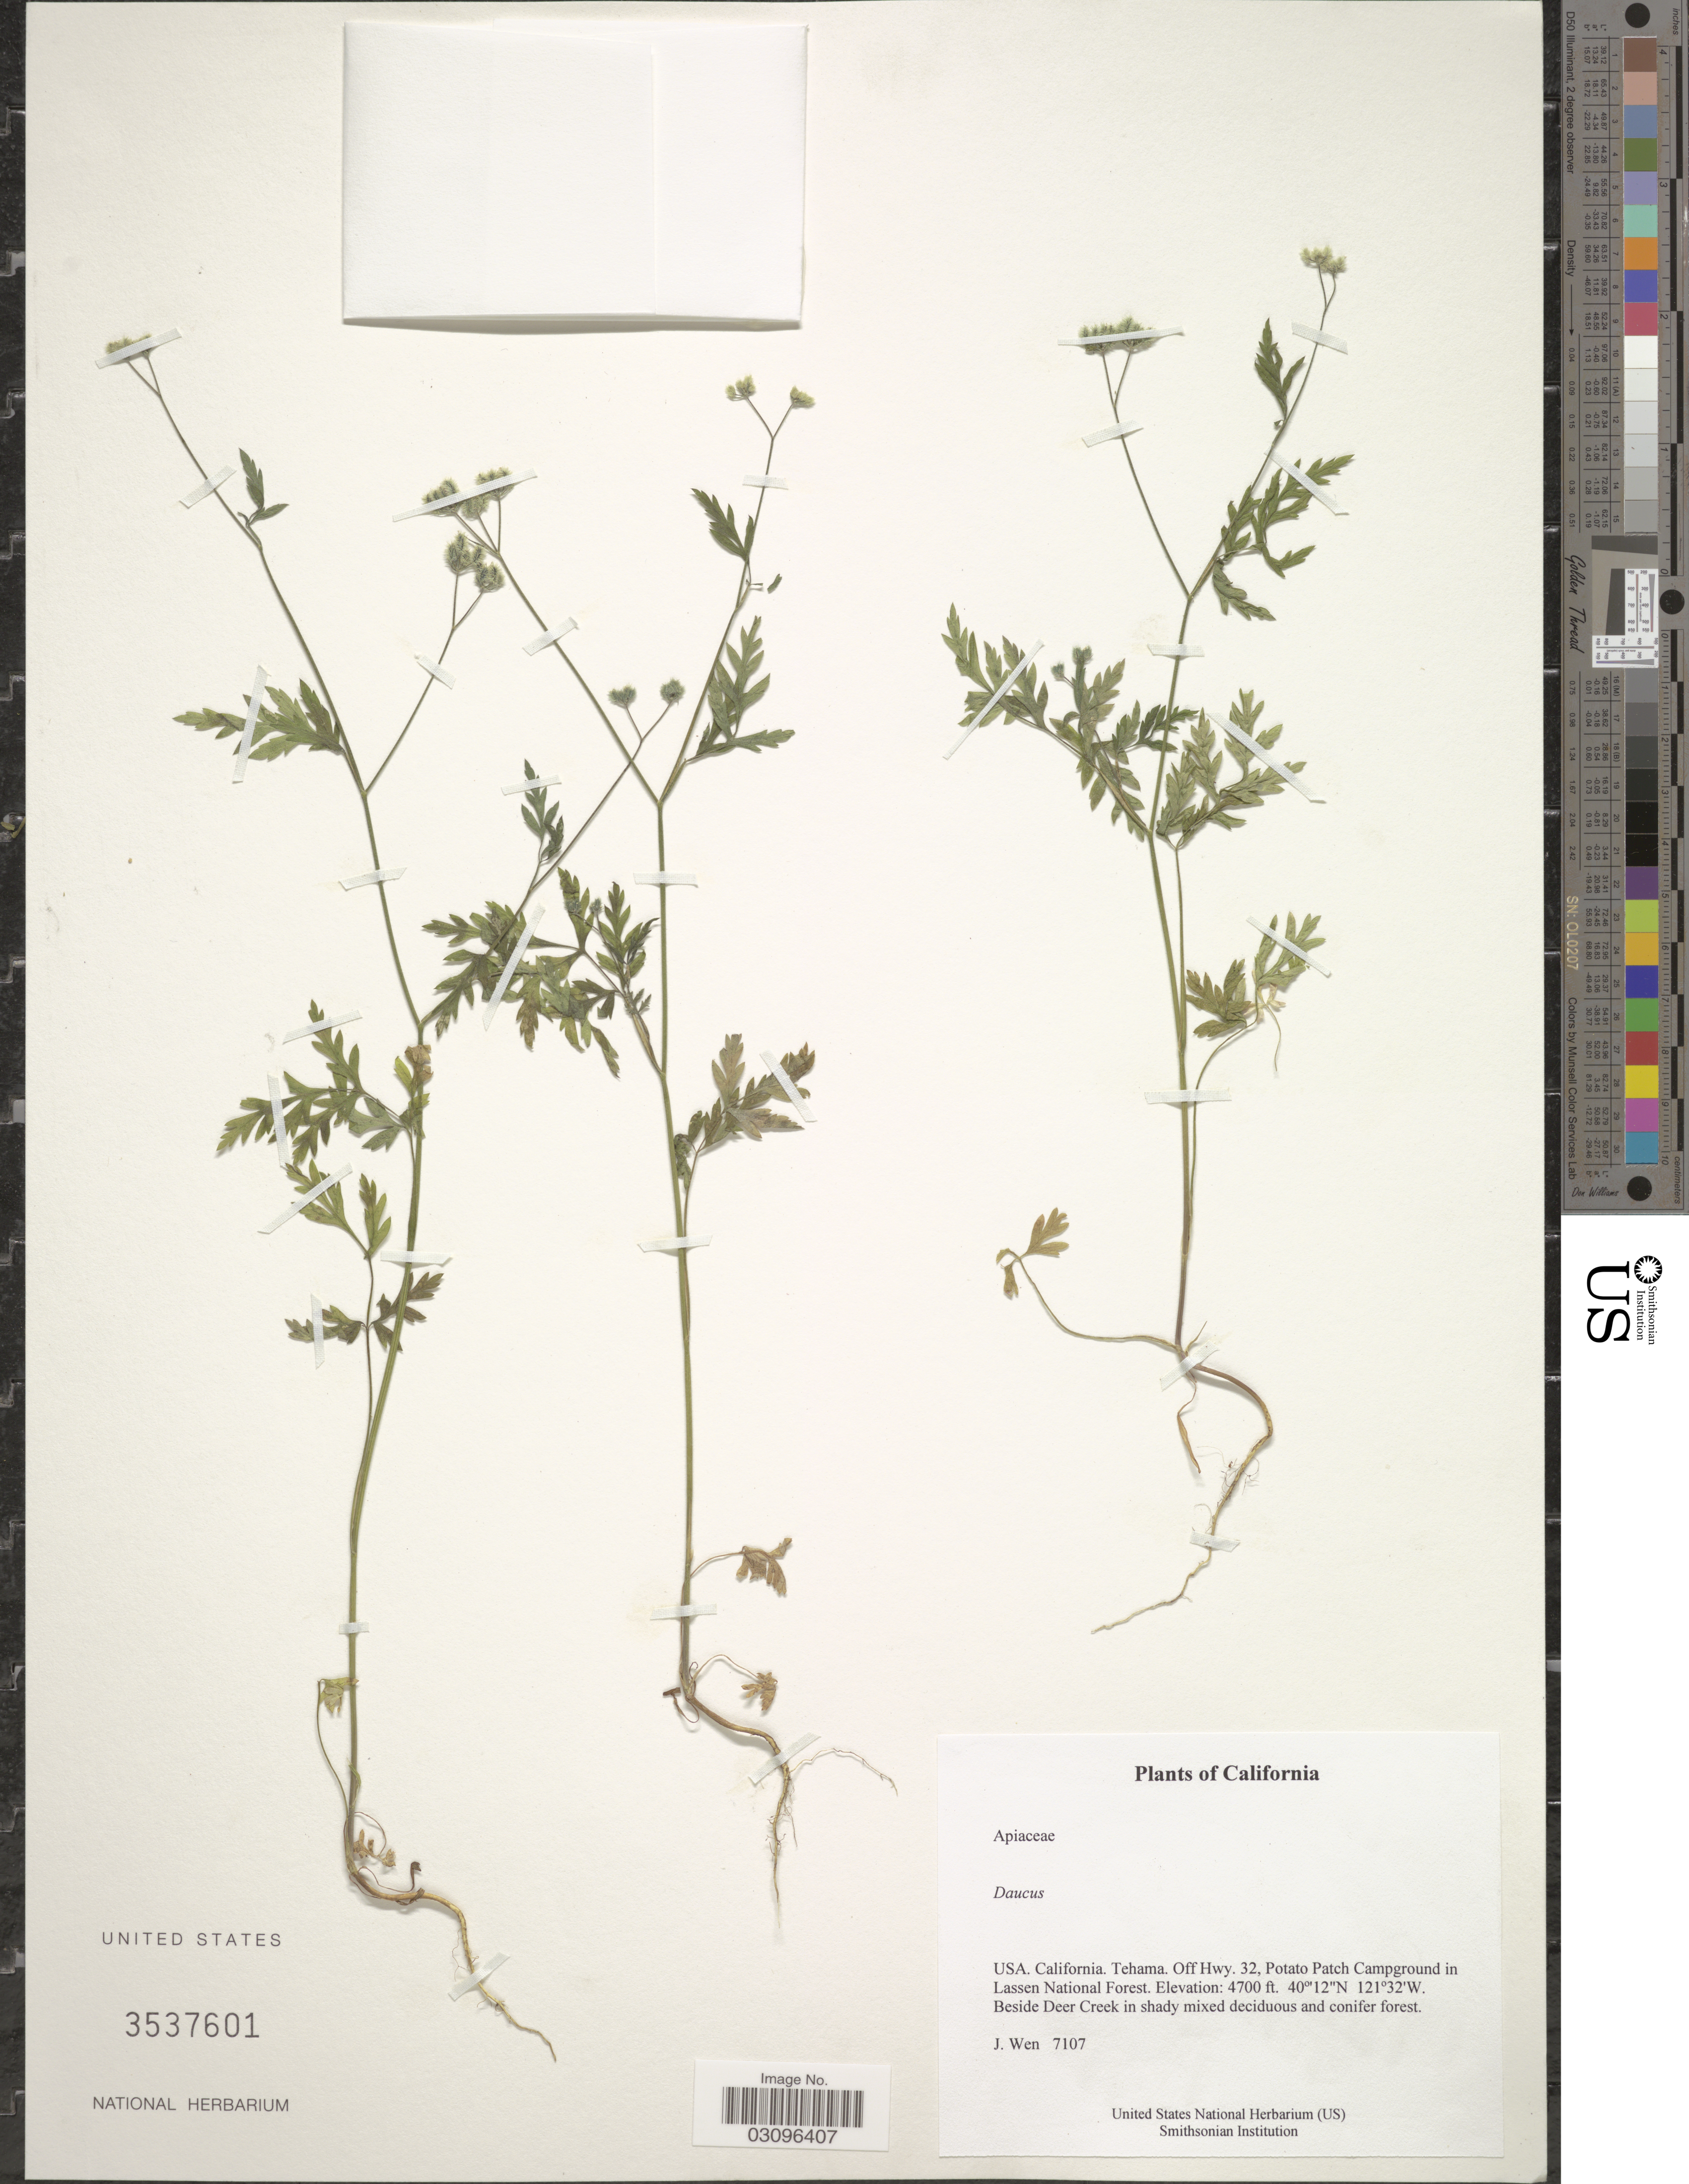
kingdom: Plantae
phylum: Tracheophyta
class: Magnoliopsida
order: Apiales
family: Apiaceae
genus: Daucus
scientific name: Daucus pusillus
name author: Michx.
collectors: J. Wen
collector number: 7107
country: United States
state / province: California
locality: Tehama. Off Hwy. 32, Potato Patch Campground in Lassen National Forest. Beside Deer Creek.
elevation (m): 1433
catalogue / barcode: US 3537601